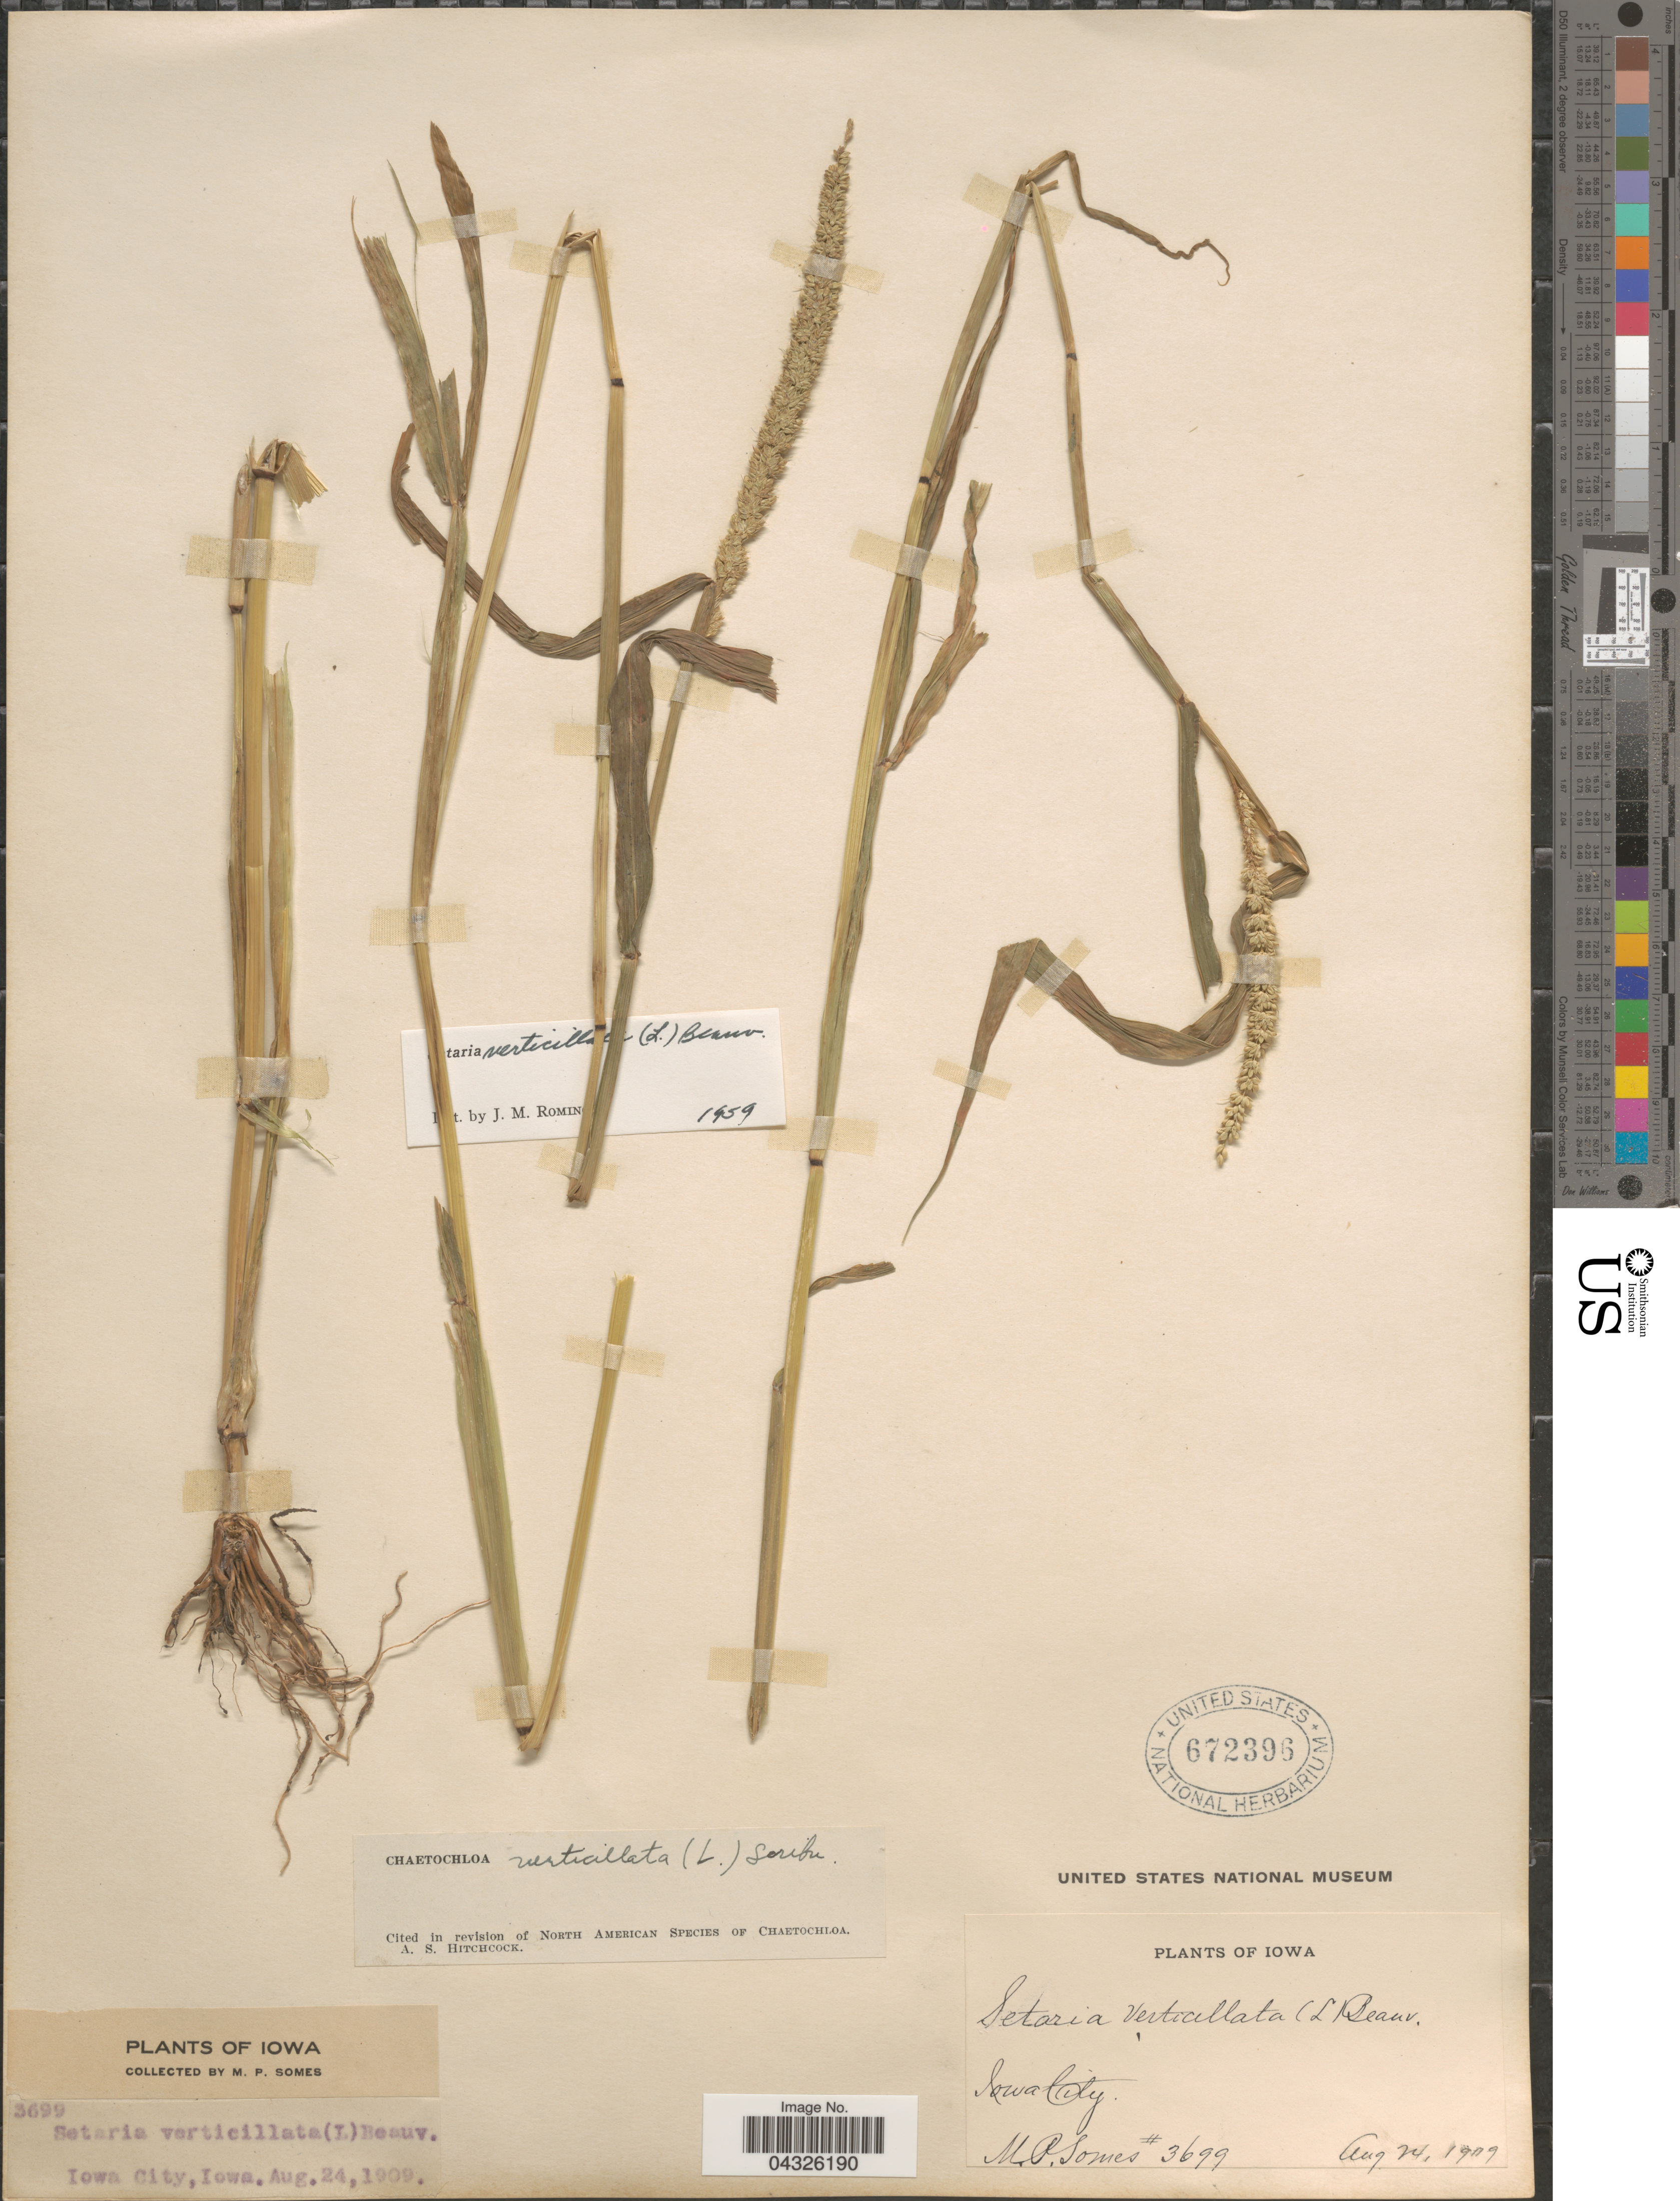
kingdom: Plantae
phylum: Tracheophyta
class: Liliopsida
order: Poales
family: Poaceae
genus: Setaria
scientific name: Setaria verticillata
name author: (L.) P. Beauv.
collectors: M. Somes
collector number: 3699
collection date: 1909-08-24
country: United States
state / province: Iowa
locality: Iowa City.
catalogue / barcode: US 672396